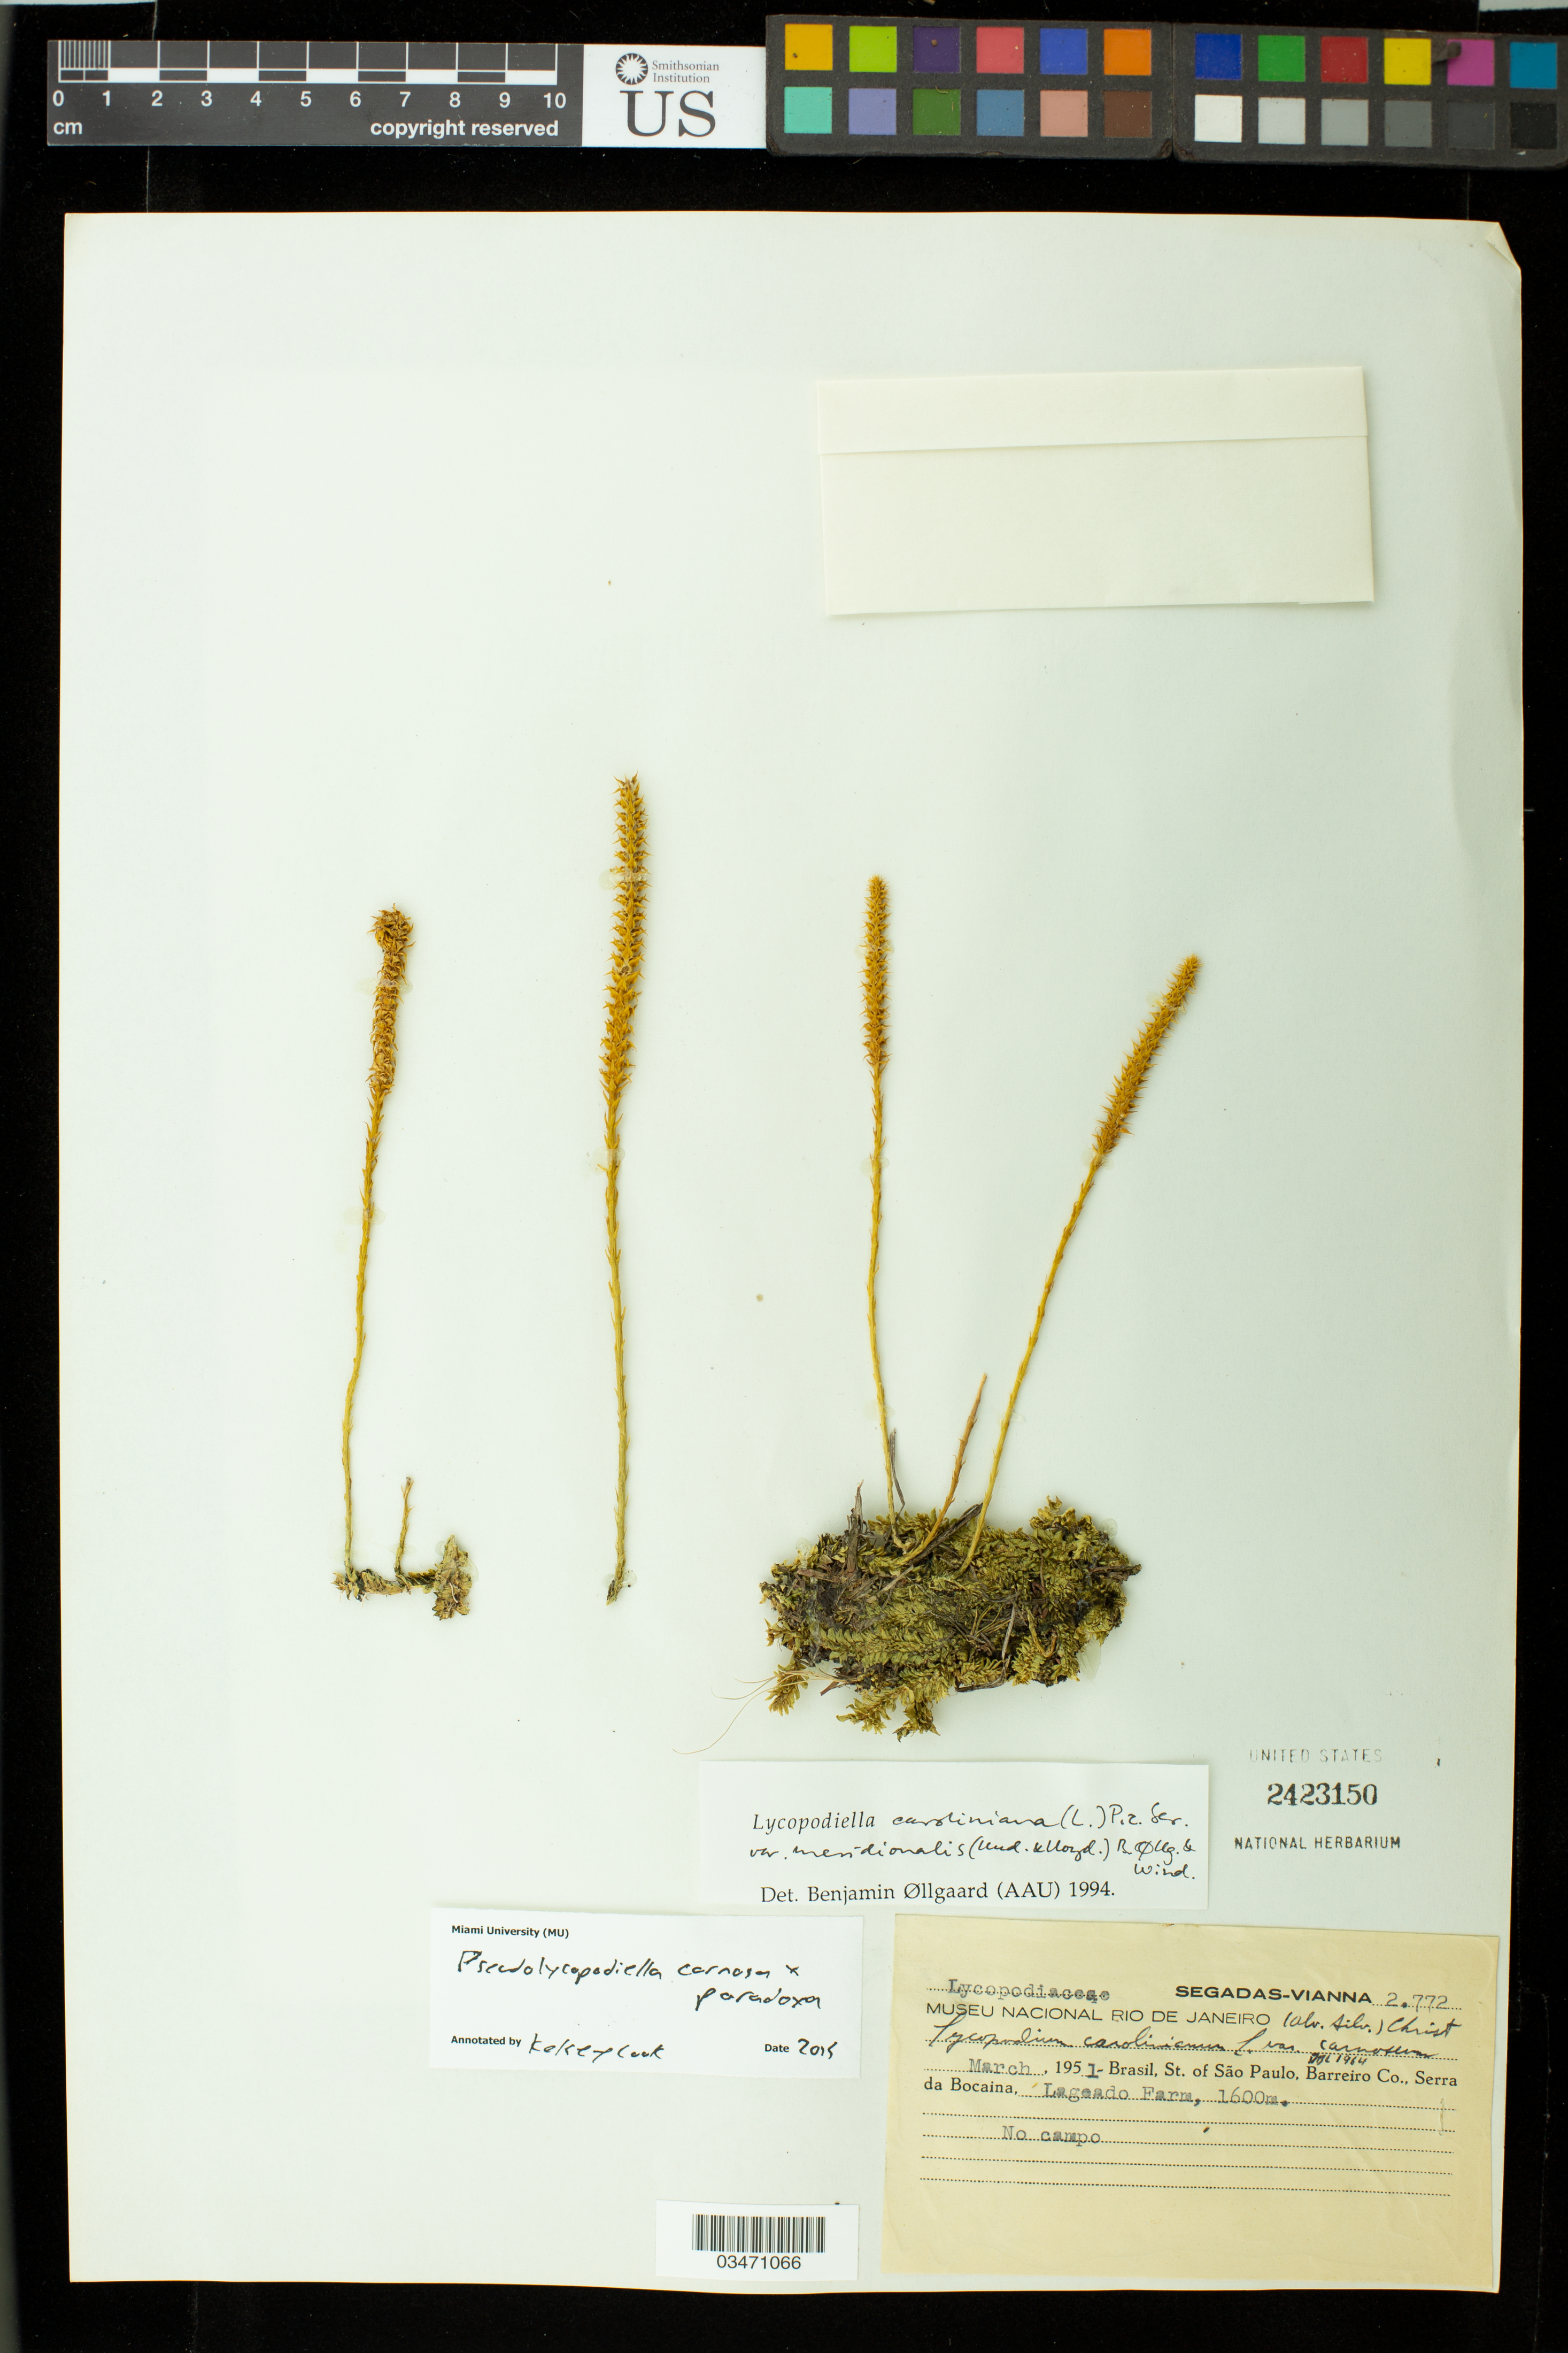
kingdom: Plantae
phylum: Tracheophyta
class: Lycopodiopsida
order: Lycopodiales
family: Lycopodiaceae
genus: Pseudolycopodiella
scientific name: Pseudolycopodiella carnosa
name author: (Silveira) Holub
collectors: -- Segadas-Vianna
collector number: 2772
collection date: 1951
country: Brazil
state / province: São Paulo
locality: Barreiro Co., Serra da Bocaina, Lageado Farm, Mata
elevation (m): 1600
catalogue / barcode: US 2423150